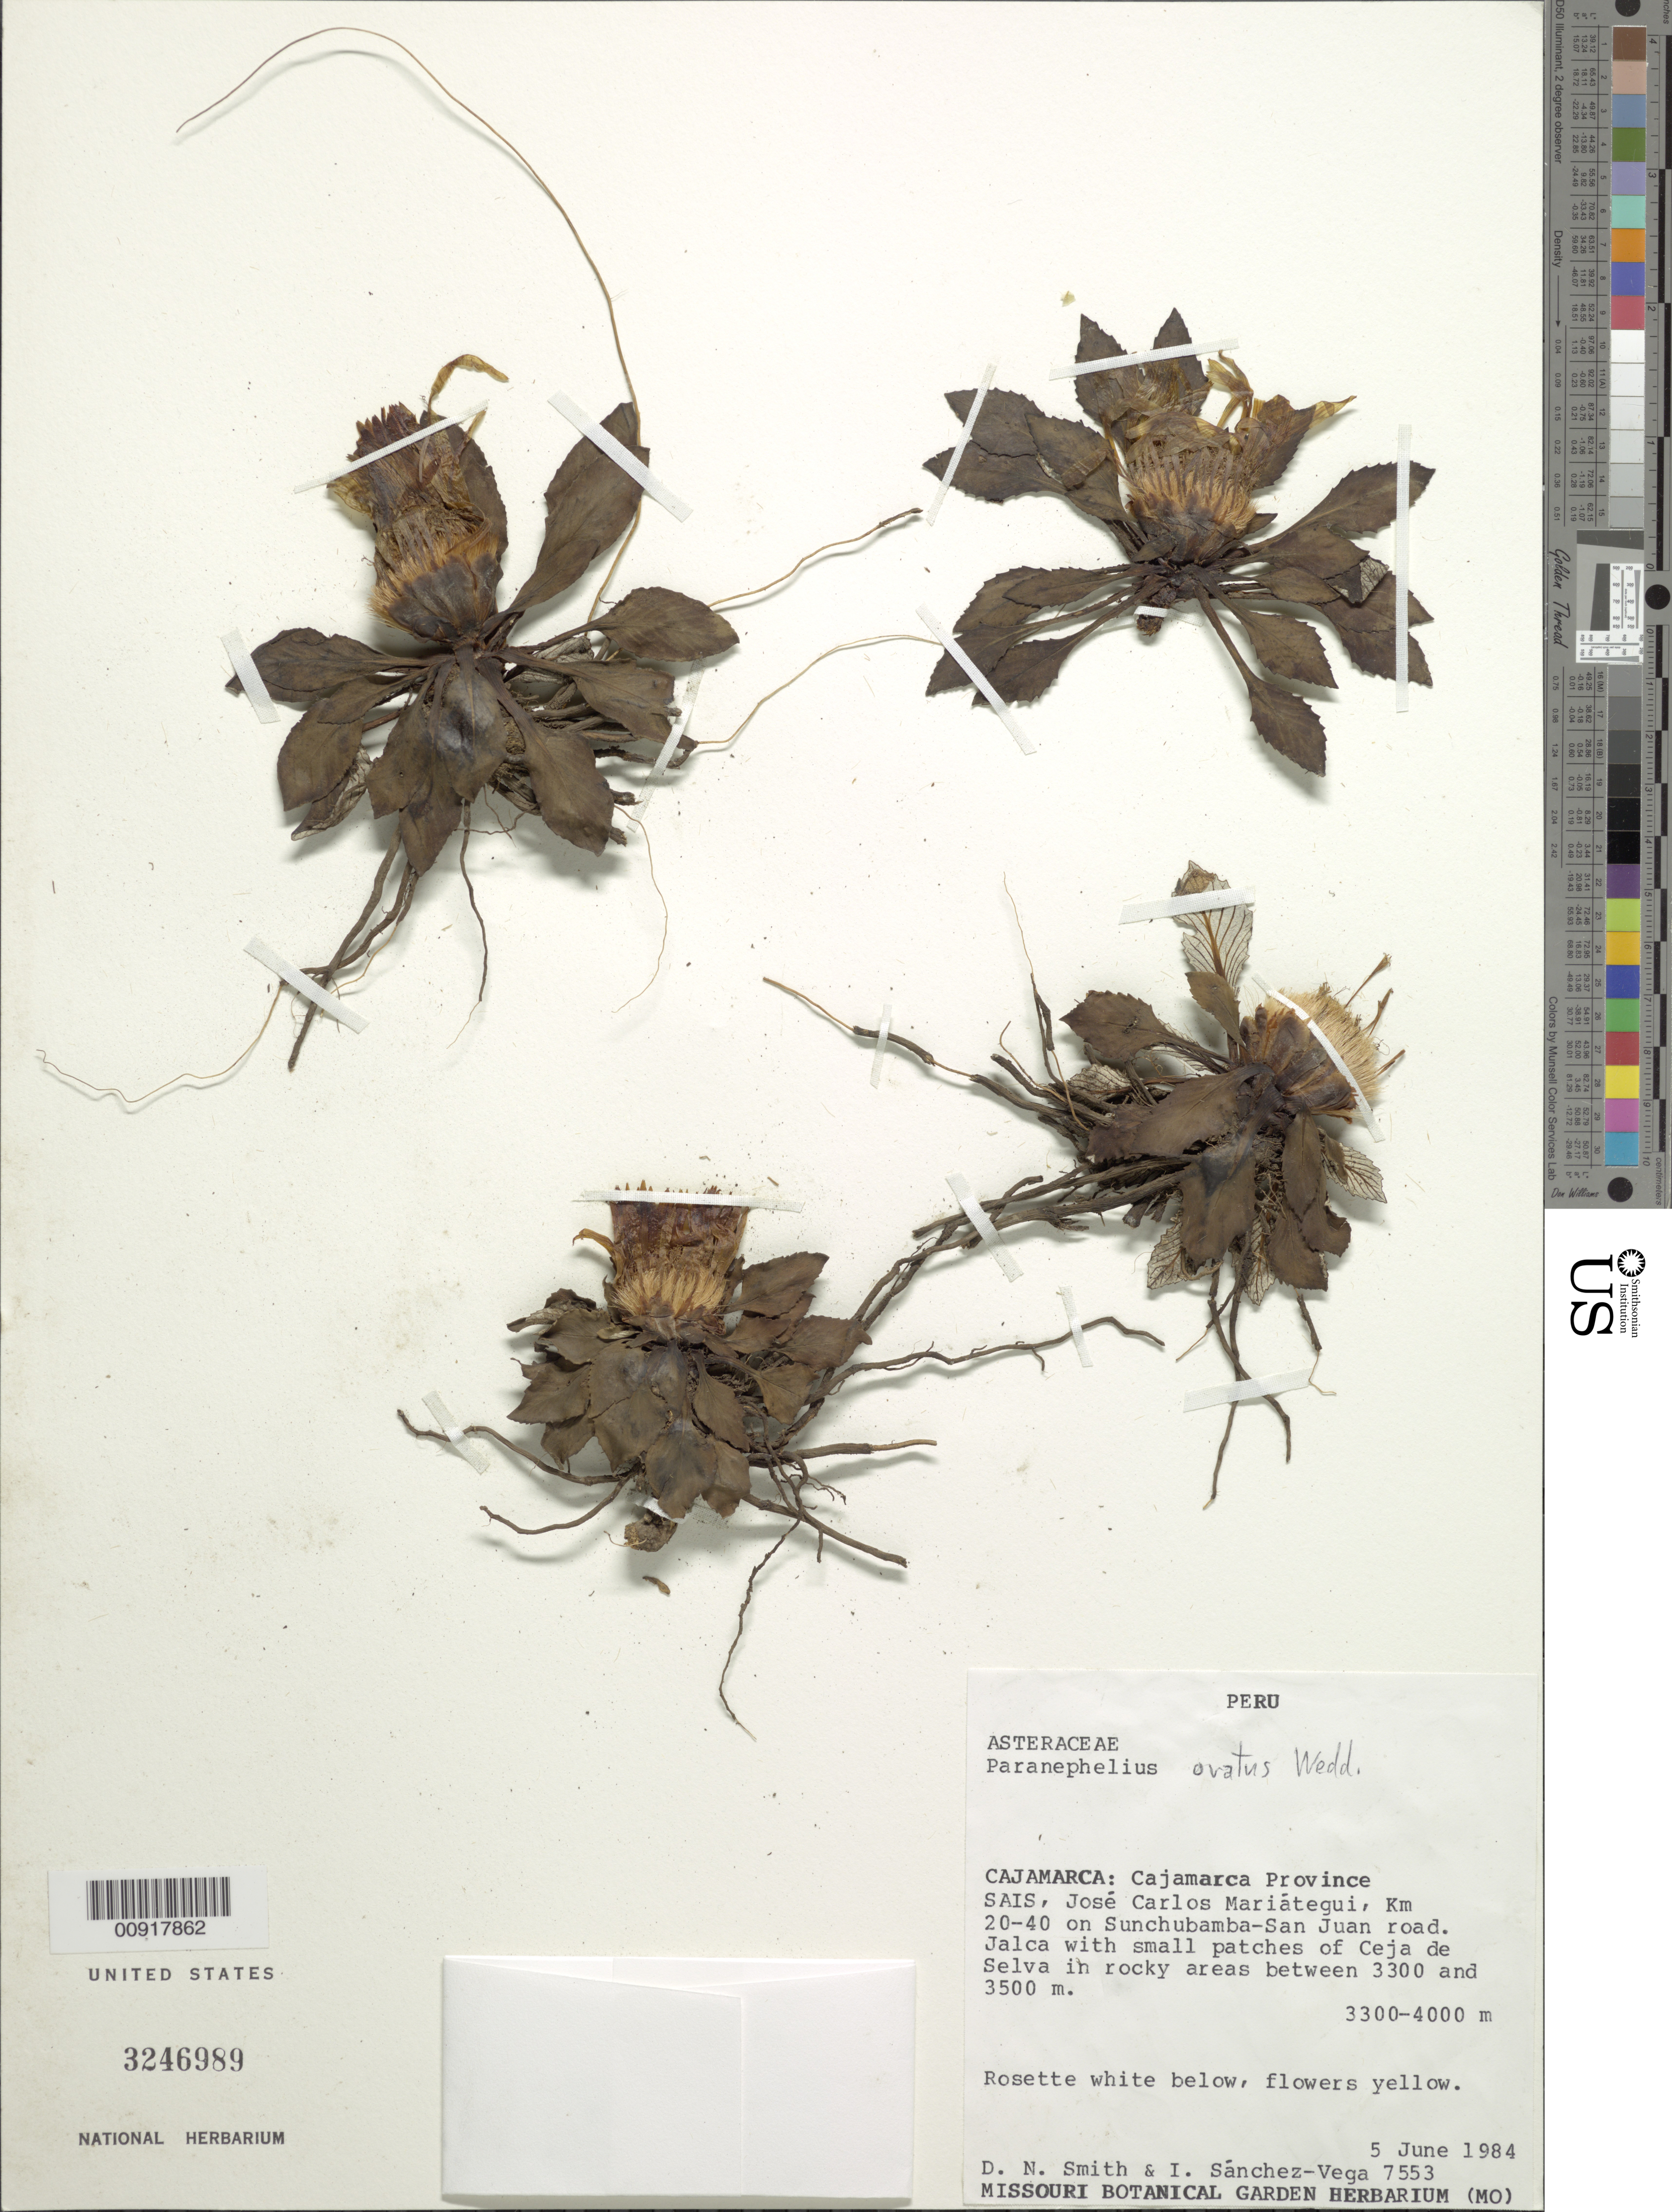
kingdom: Plantae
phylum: Tracheophyta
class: Magnoliopsida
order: Asterales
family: Asteraceae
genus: Paranephelius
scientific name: Paranephelius ovatus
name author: A. Gray ex Wedd.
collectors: D. Smith & I. M. Sánchez Vega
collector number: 7553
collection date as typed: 5 June 1984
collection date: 1984-06-05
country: Peru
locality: Cajamarca: Cajamarca Province, SAIS, José Carlos Mariátegui, km 20-4- on Sunchubamba-San Juan road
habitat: Jalca with small patches of Ceja de Selva in rocky areas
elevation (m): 3300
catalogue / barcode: US 3246989